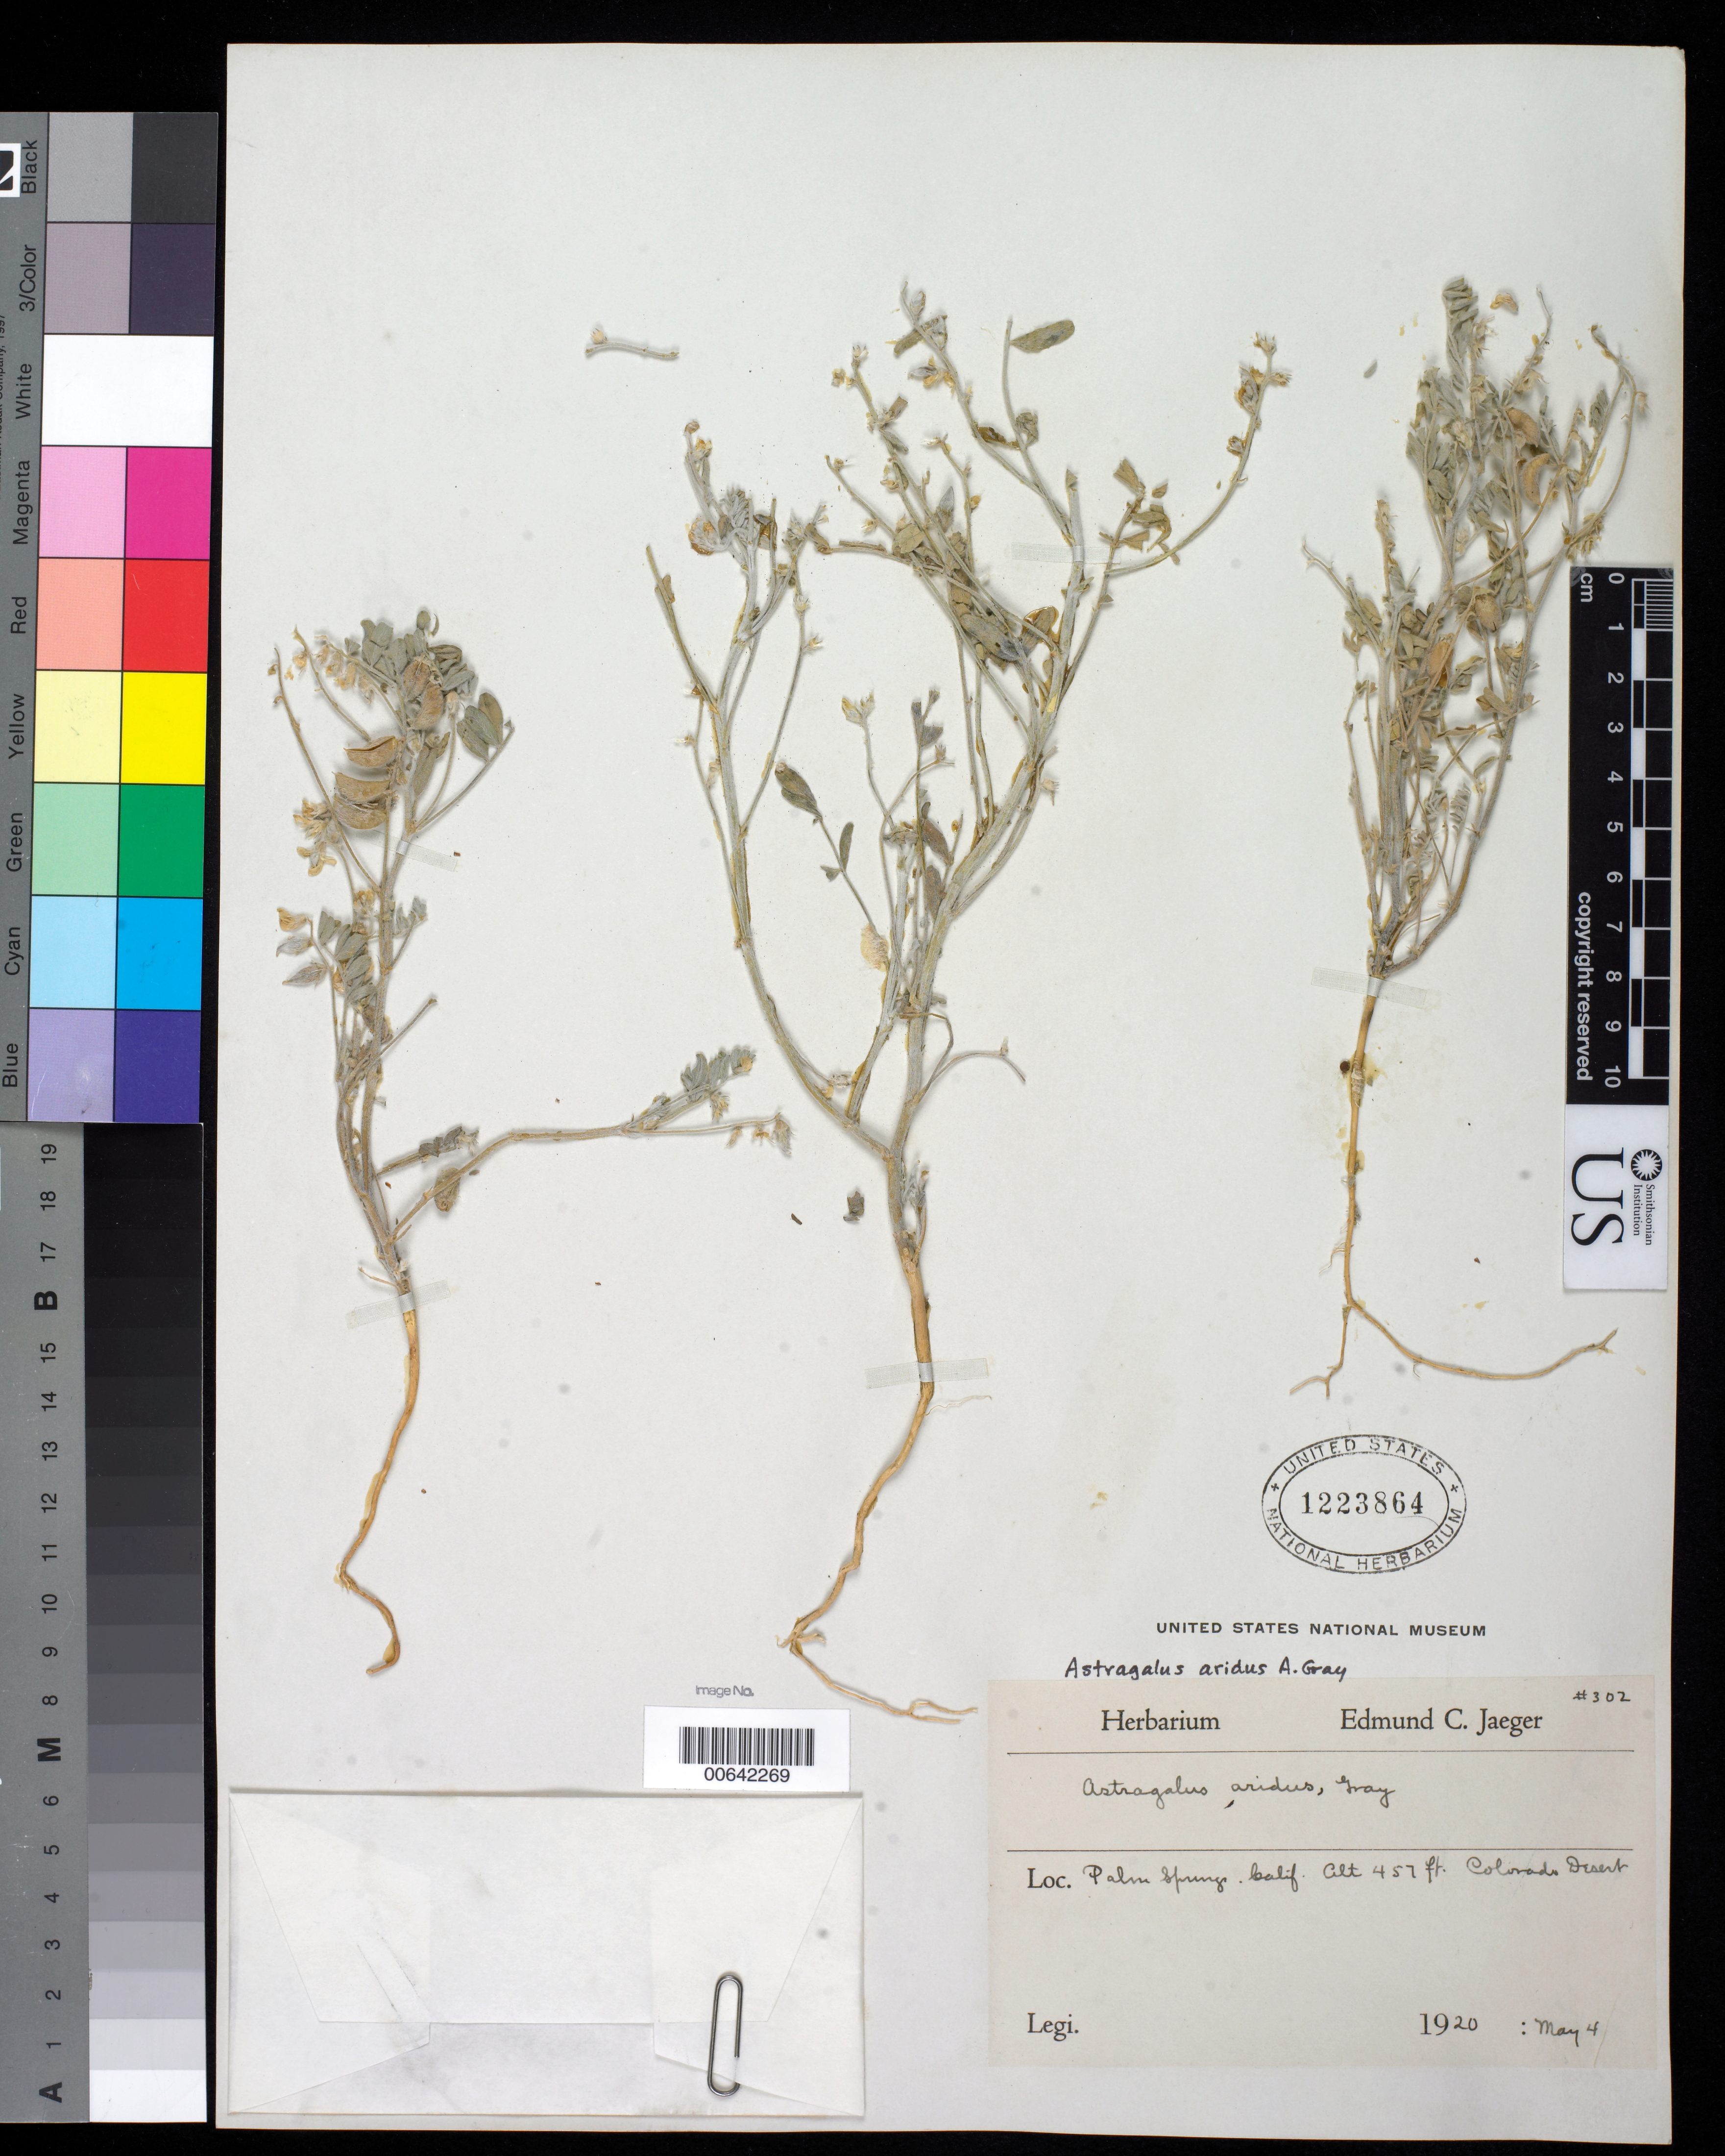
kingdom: Plantae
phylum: Tracheophyta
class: Magnoliopsida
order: Fabales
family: Fabaceae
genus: Astragalus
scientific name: Astragalus aridus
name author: A. Gray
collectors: E. Jaeger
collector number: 302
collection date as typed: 04 May 1920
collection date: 1920-05-04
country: United States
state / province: California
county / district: Riverside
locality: Palm Springs, Colorado Desert.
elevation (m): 139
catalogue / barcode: US 1223864